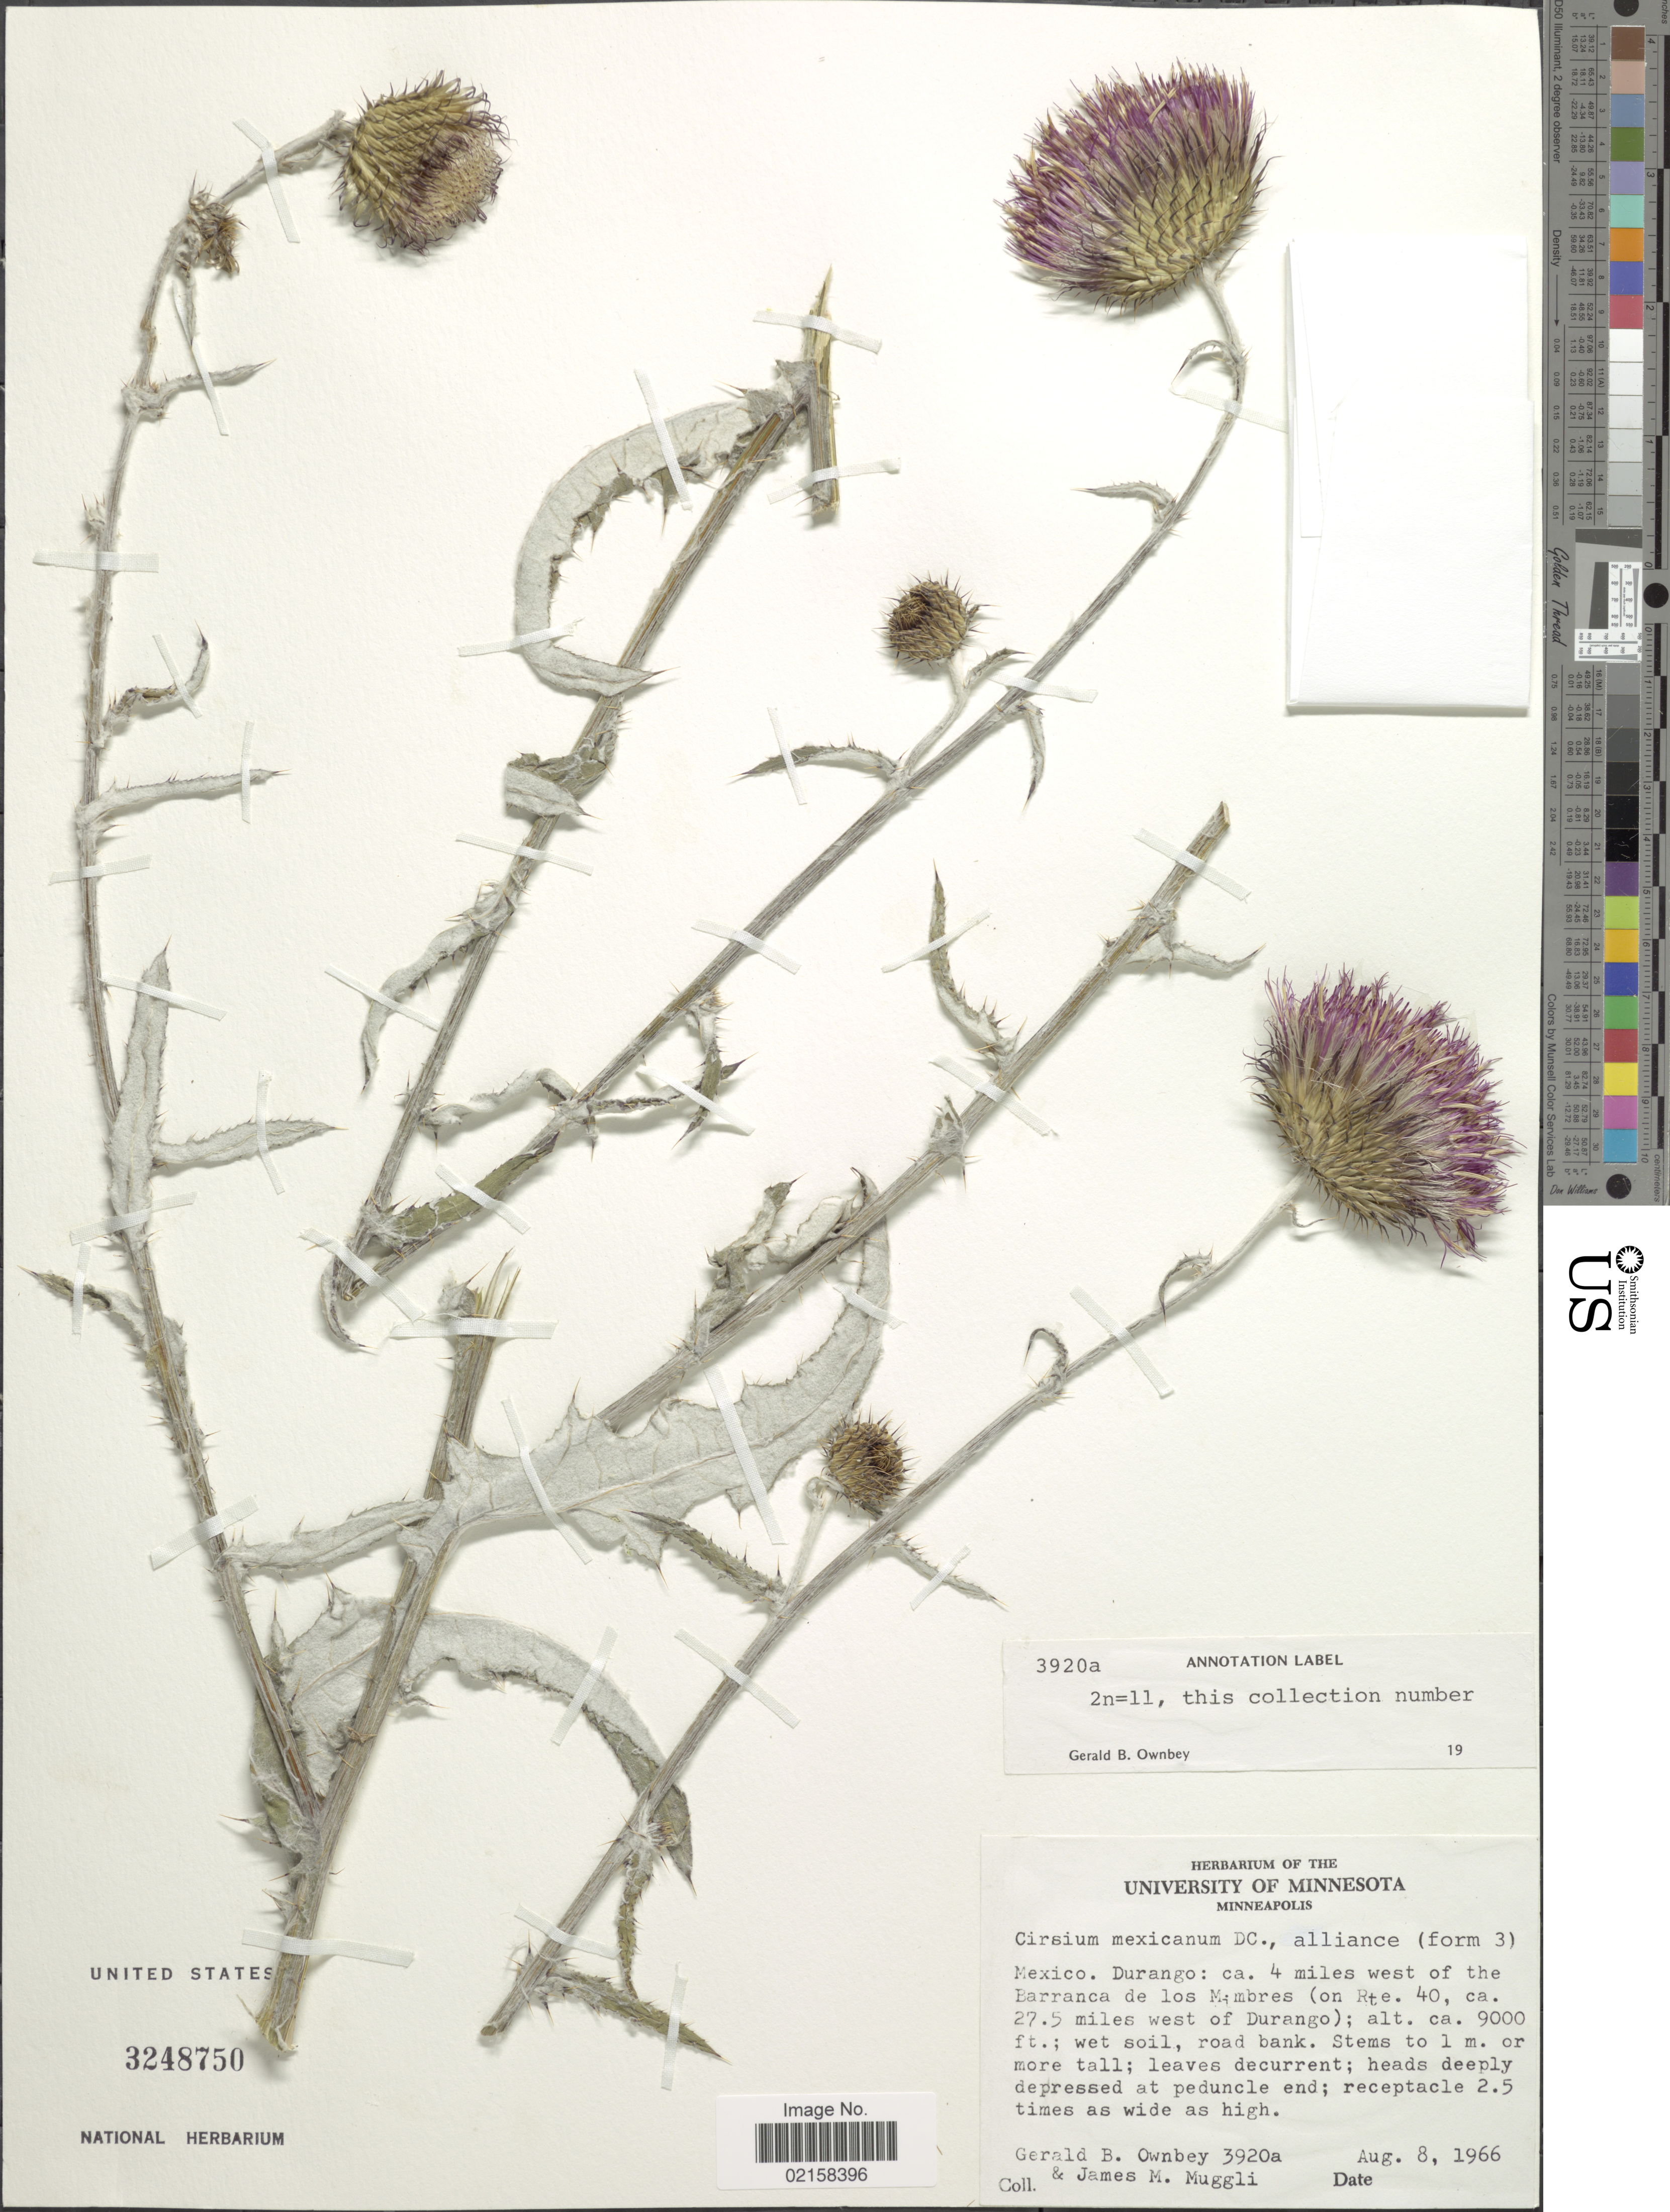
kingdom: Plantae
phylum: Tracheophyta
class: Magnoliopsida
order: Asterales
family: Asteraceae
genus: Cirsium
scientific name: Cirsium mexicanum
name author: DC.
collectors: G. B. Ownbey & J. Muggli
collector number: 3920a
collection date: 1966-08-08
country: Mexico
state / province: Durango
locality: Ca. 4 miles west of the Barranca de los Mirmbres (on Rte. 40, ca. 27.5 miles west of Durango), roadbank.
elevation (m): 2743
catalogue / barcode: US 3248750